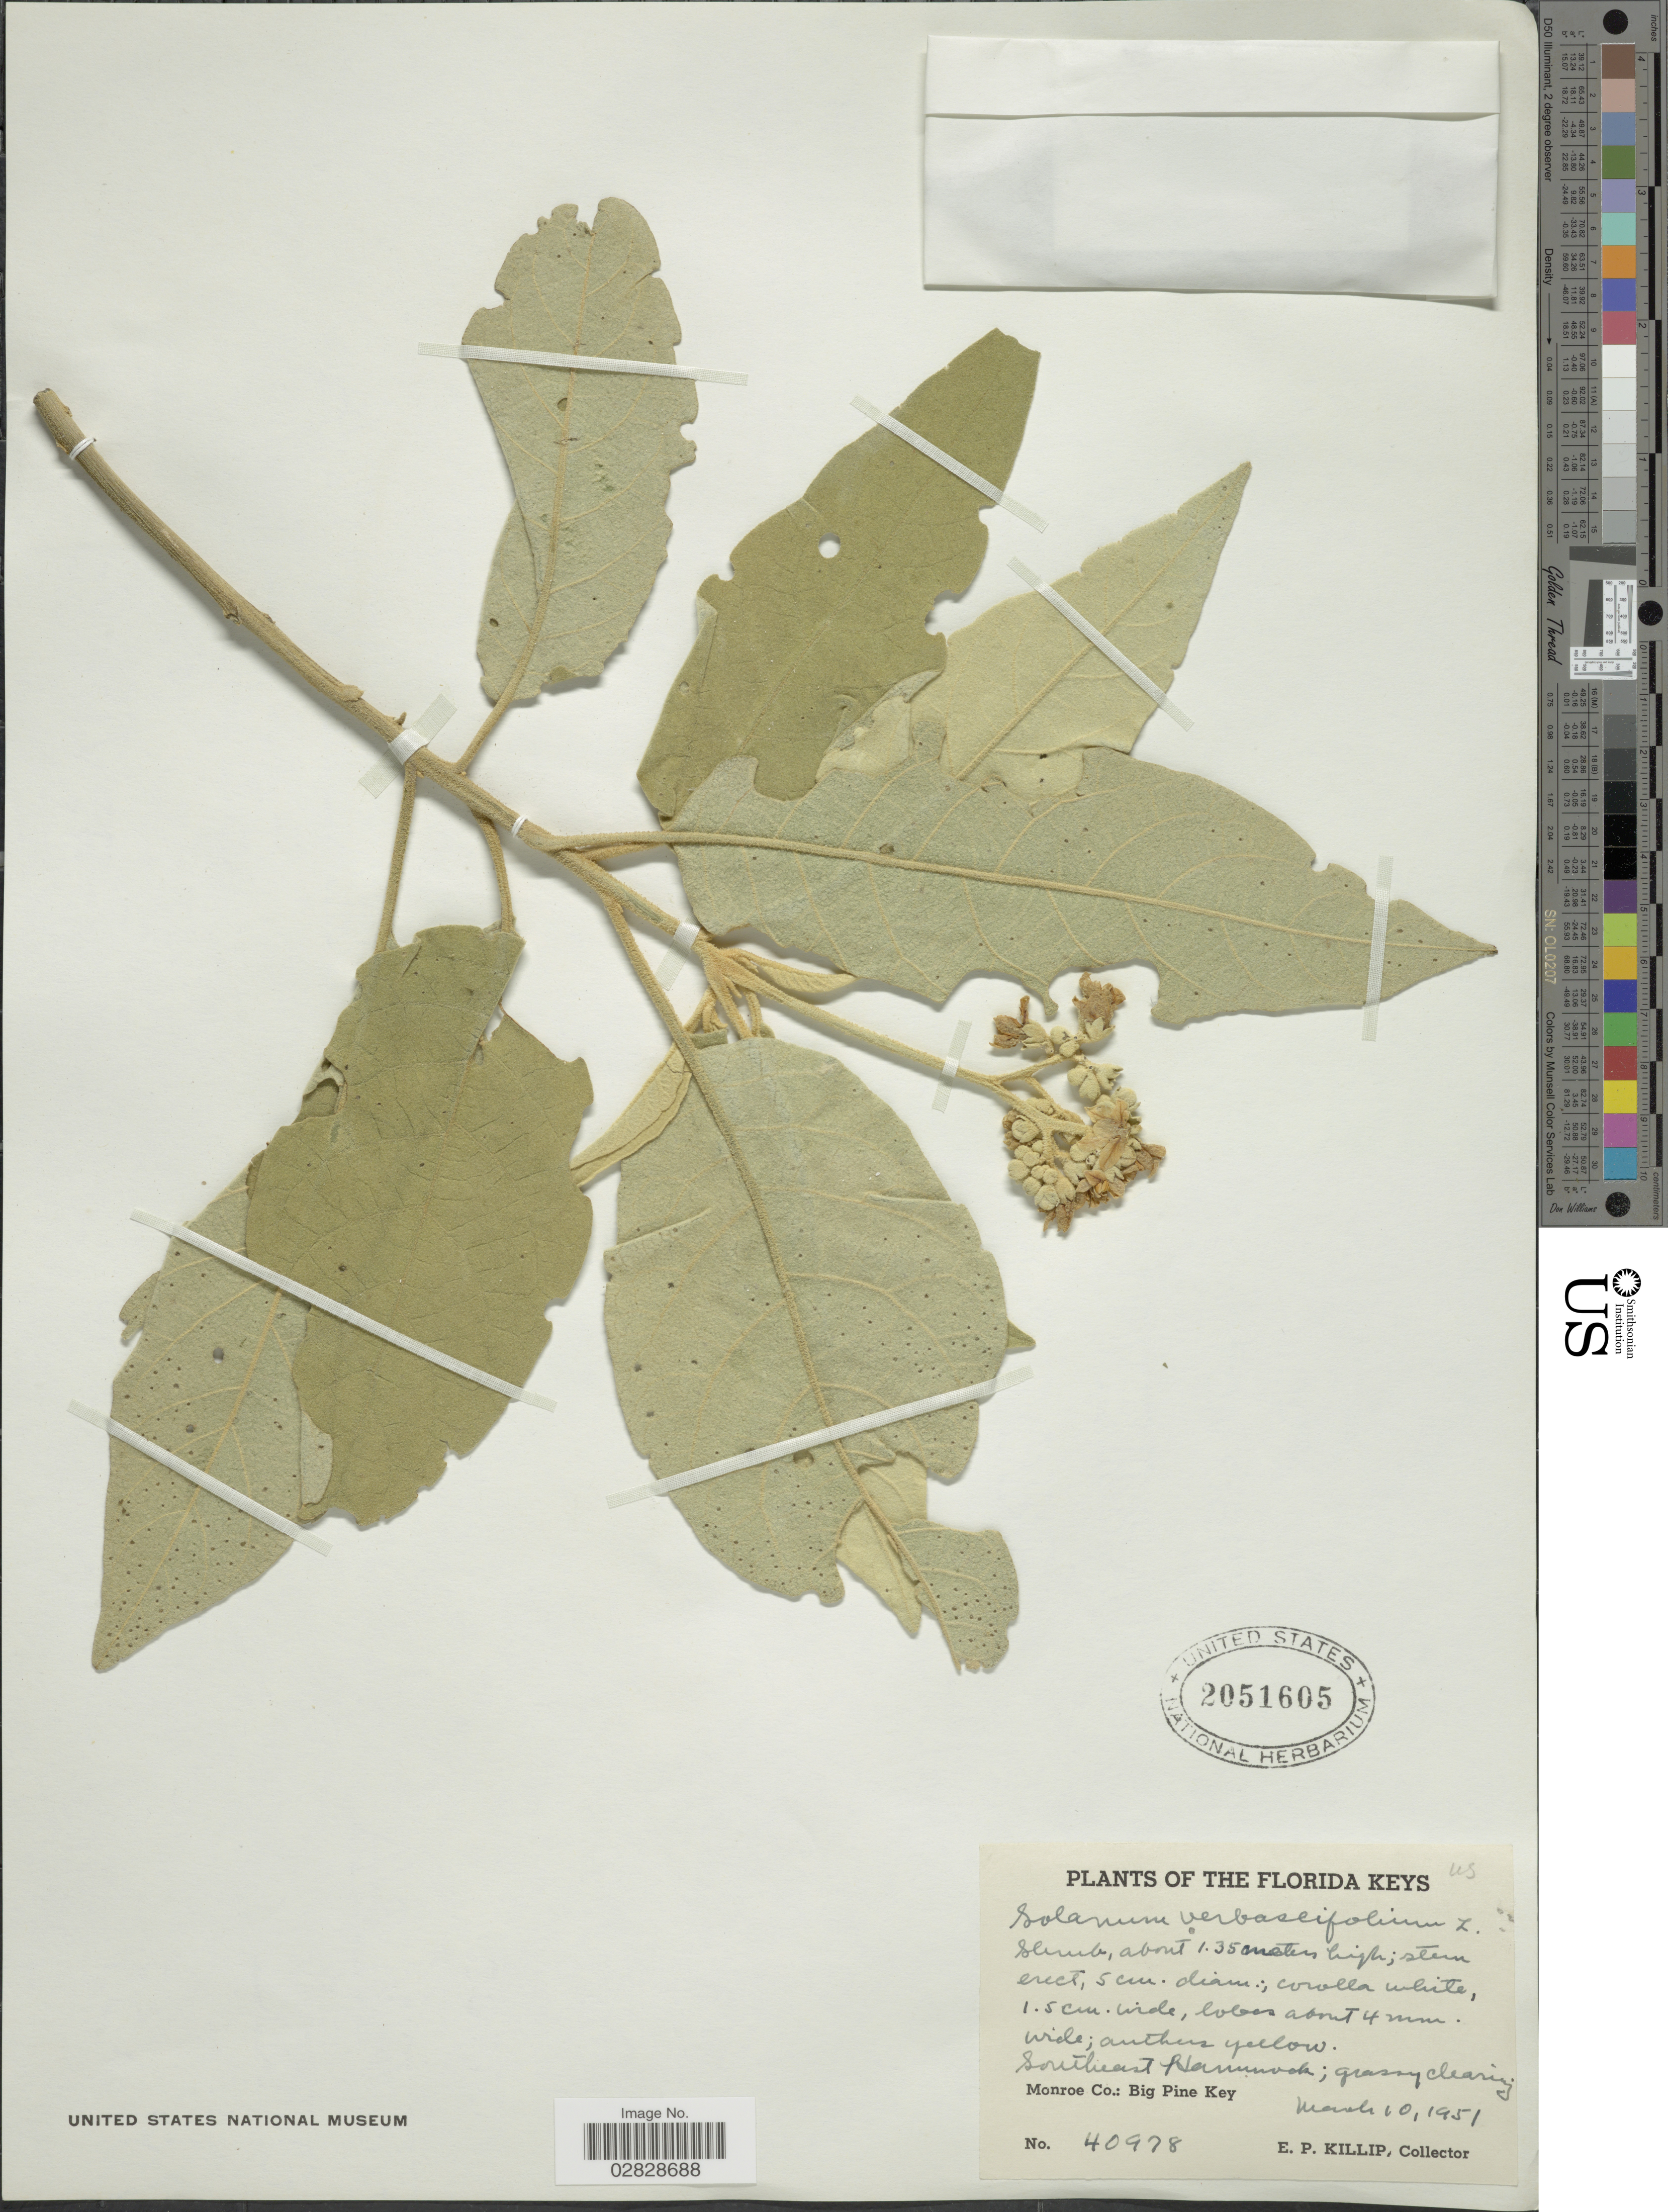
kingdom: Plantae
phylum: Tracheophyta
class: Magnoliopsida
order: Solanales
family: Solanaceae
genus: Solanum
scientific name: Solanum erianthum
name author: D. Don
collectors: E. P. Killip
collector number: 40978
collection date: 1951-03-10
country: United States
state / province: Florida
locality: The Florida Keys. Southeast Hammoc. Monroe Co.: Big Pine Key.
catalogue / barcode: US 2051605